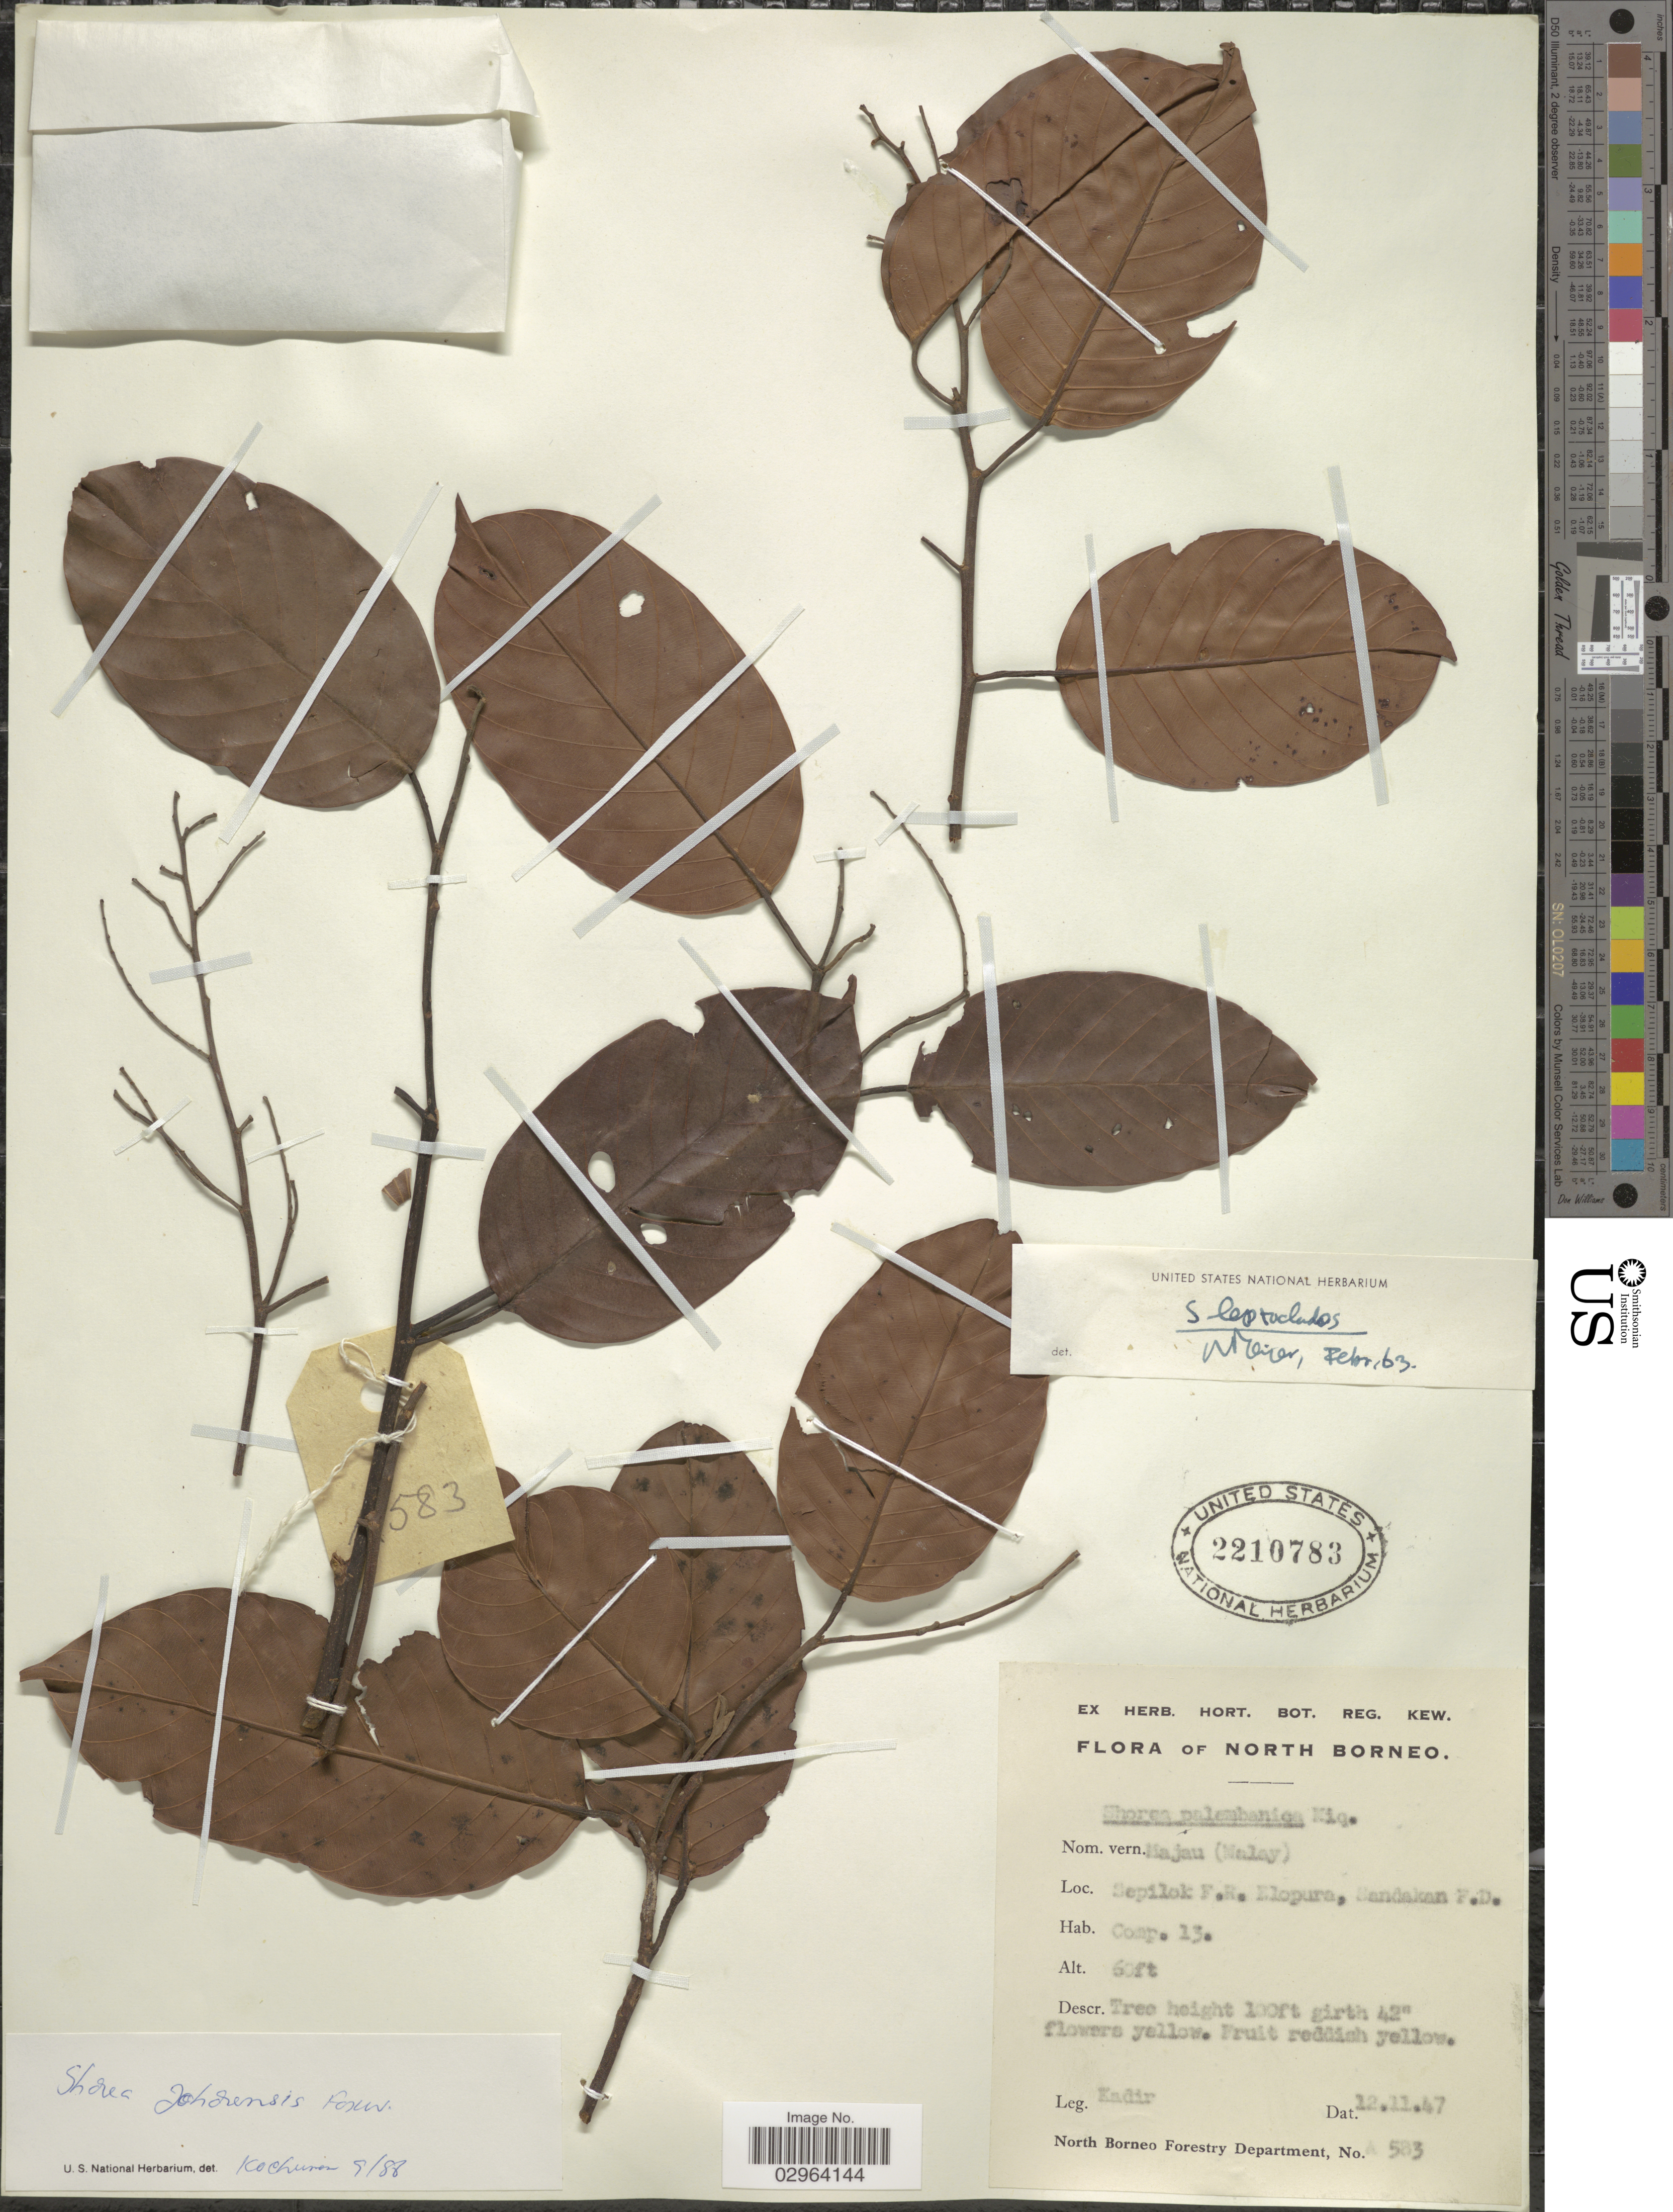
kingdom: Plantae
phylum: Tracheophyta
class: Magnoliopsida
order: Malvales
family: Dipterocarpaceae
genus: Rubroshorea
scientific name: Rubroshorea johorensis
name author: (Foxw.) P.S. Ashton & J. Heck.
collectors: -. Kadir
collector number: A 583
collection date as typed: Transcribed d/m/y: 12/11/47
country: Malaysia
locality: North Borneo. Sepilok F.R. Elopura, Sandakan F.D. Comp. 13.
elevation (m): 18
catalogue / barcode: US 2210783